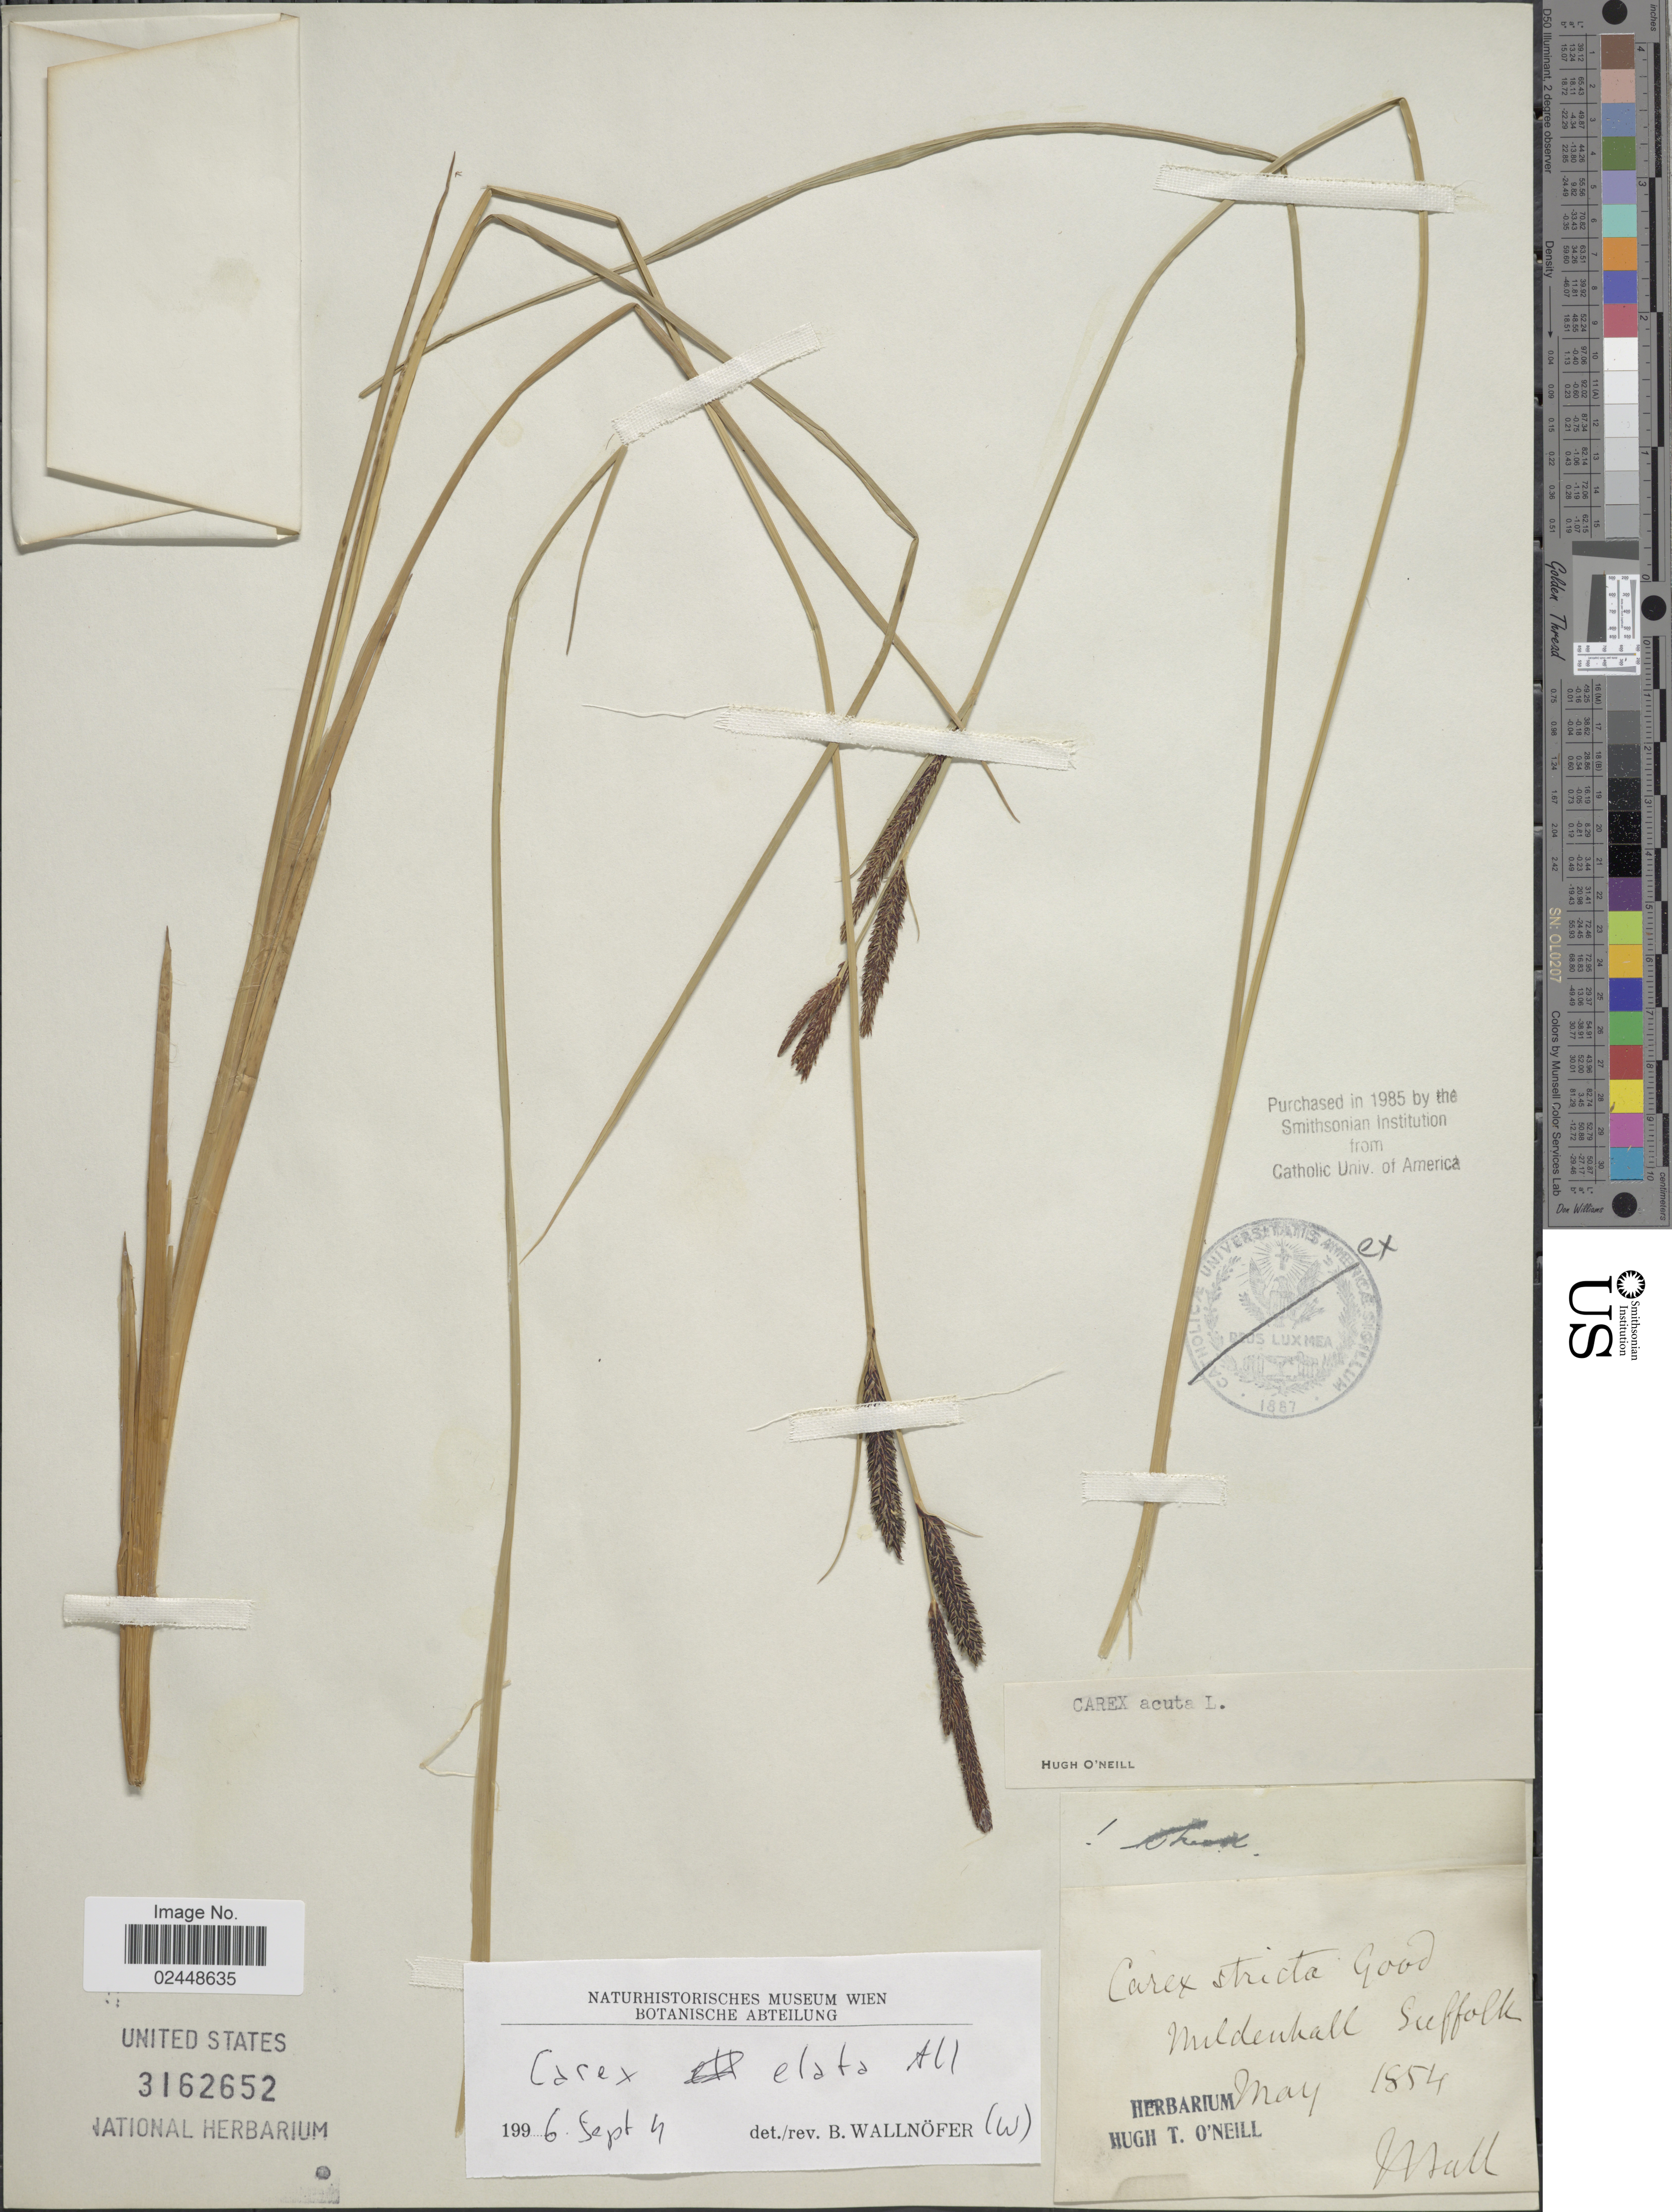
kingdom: Plantae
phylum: Tracheophyta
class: Liliopsida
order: Poales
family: Cyperaceae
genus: Carex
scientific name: Carex elata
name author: All.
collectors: J. Ball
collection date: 1854-05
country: United Kingdom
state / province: England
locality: Mildenhall, Suffolk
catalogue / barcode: US 3162652